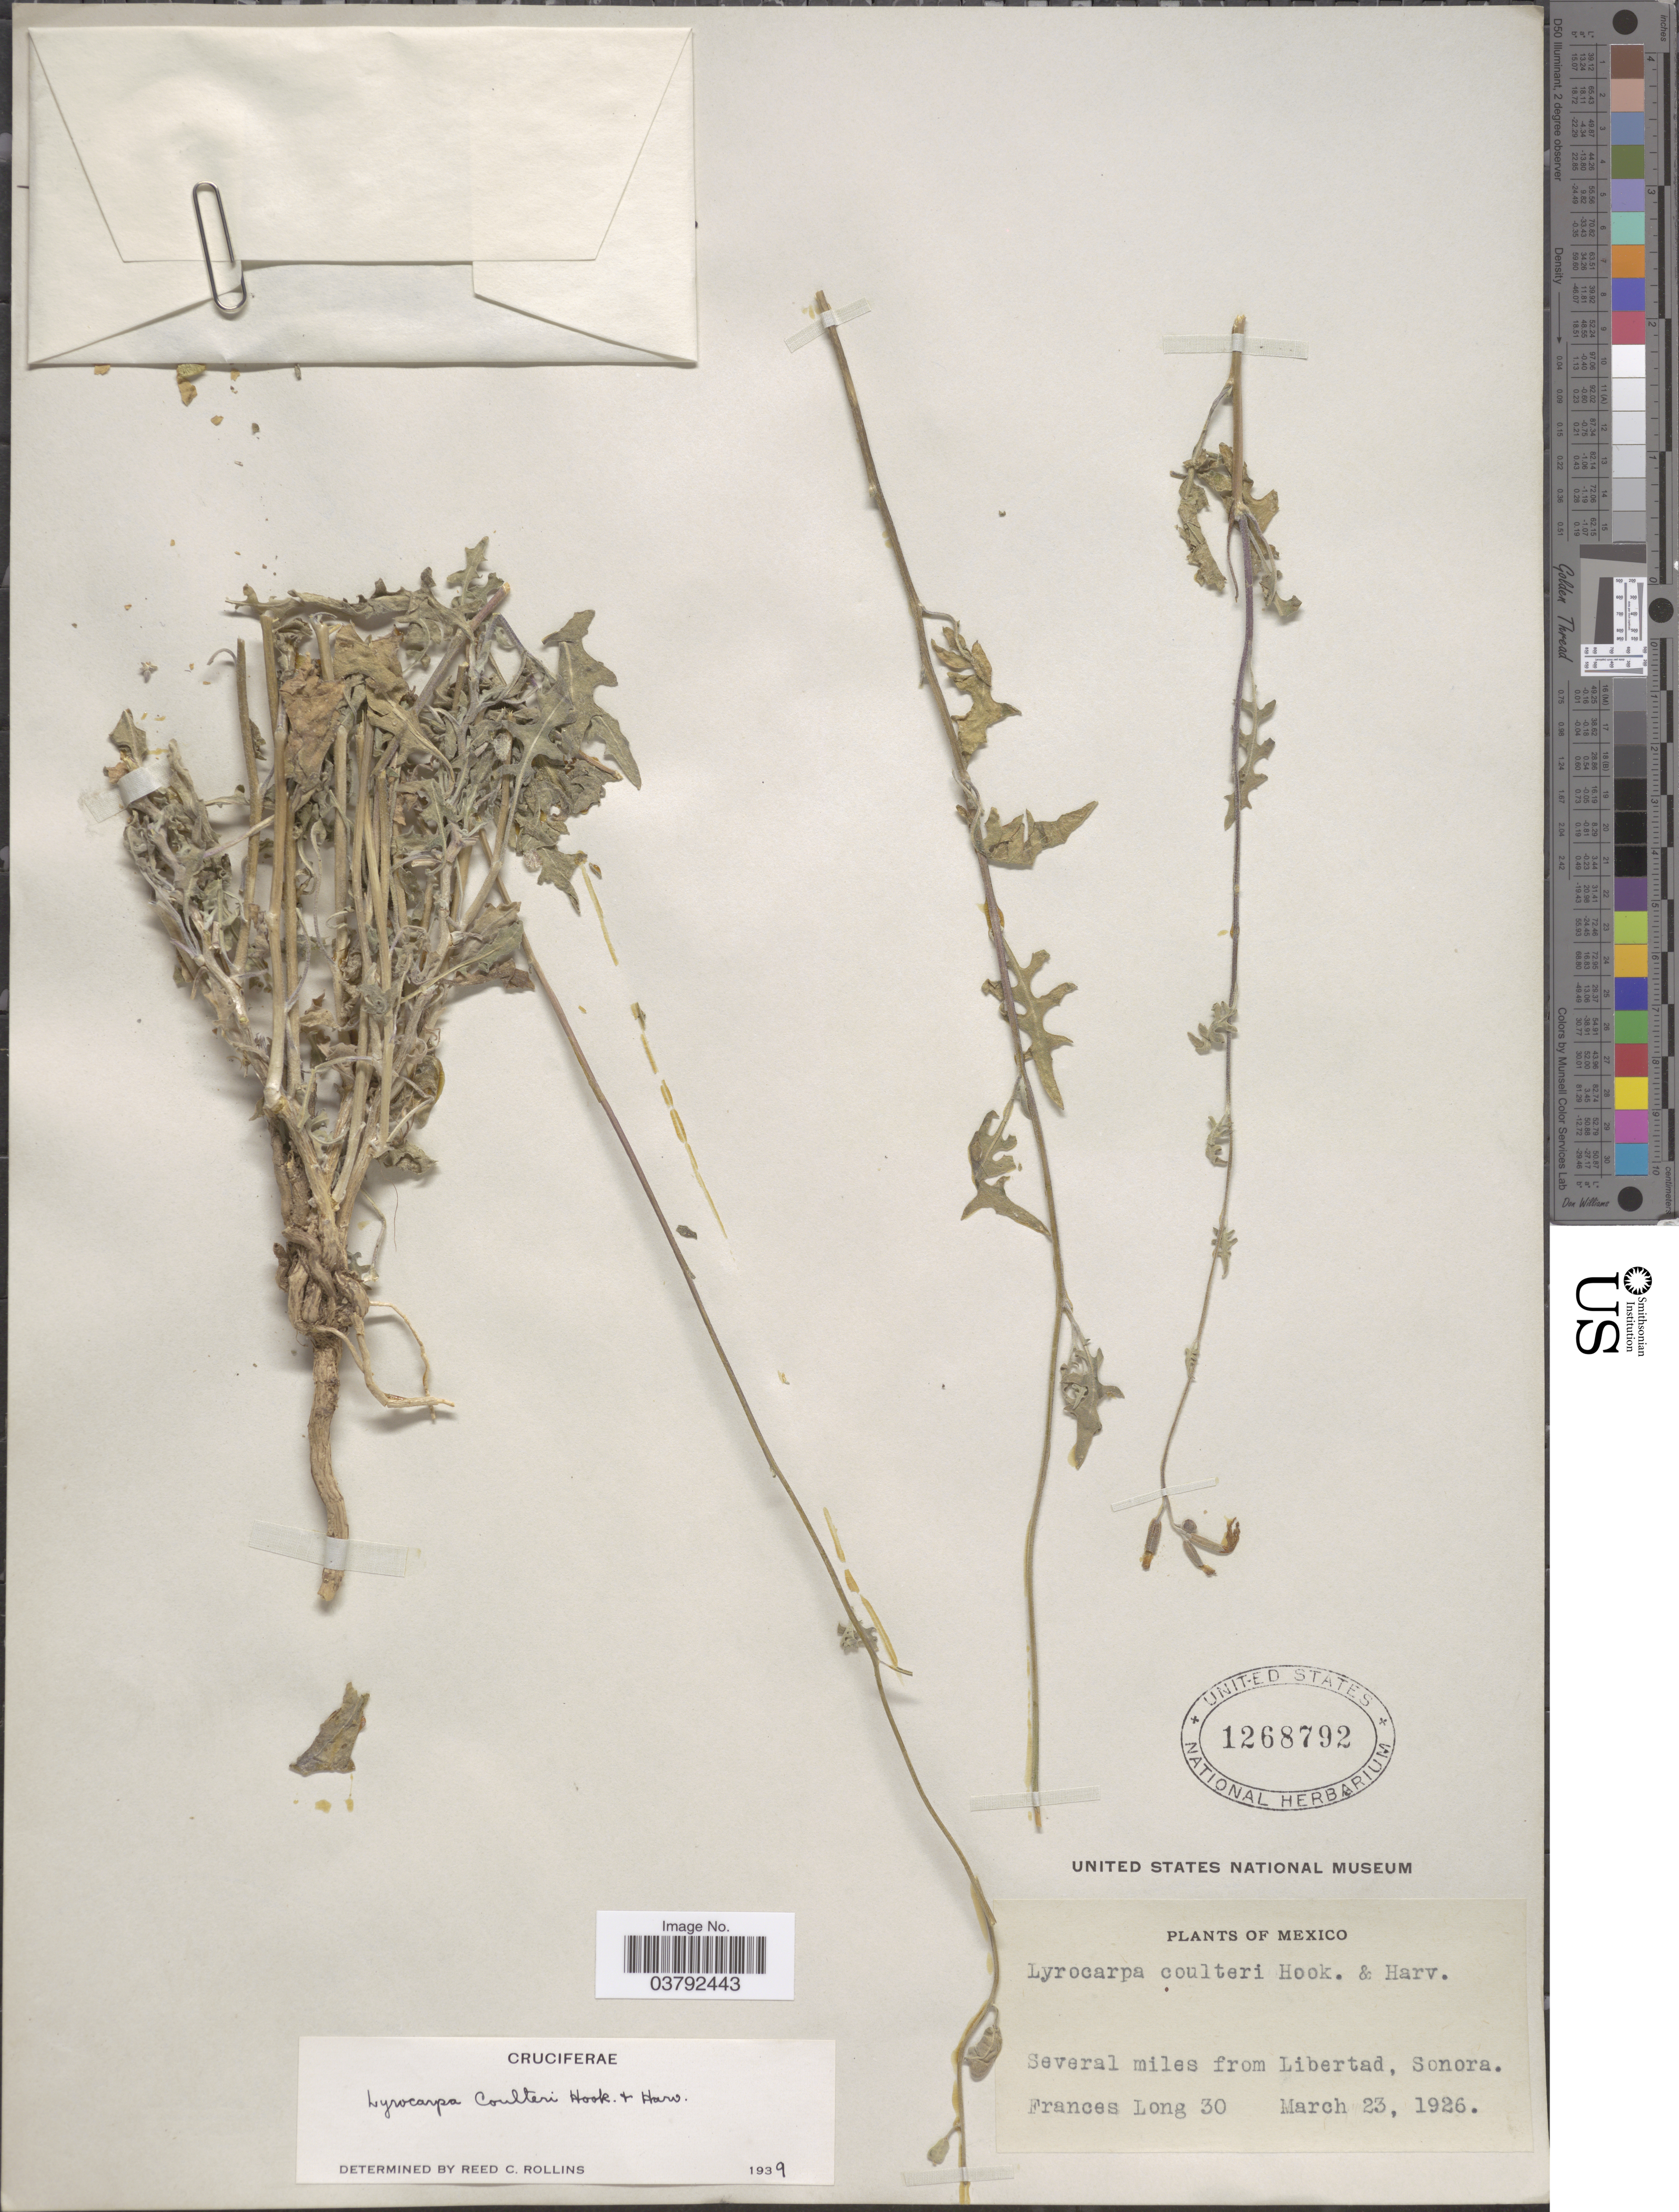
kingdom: Plantae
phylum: Tracheophyta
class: Magnoliopsida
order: Brassicales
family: Brassicaceae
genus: Lyrocarpa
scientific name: Lyrocarpa coulteri var. typica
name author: Rollins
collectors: F. Long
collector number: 30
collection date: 1926-03-23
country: Mexico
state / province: Sonora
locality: Several miles from Libertad.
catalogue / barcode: US 1268792